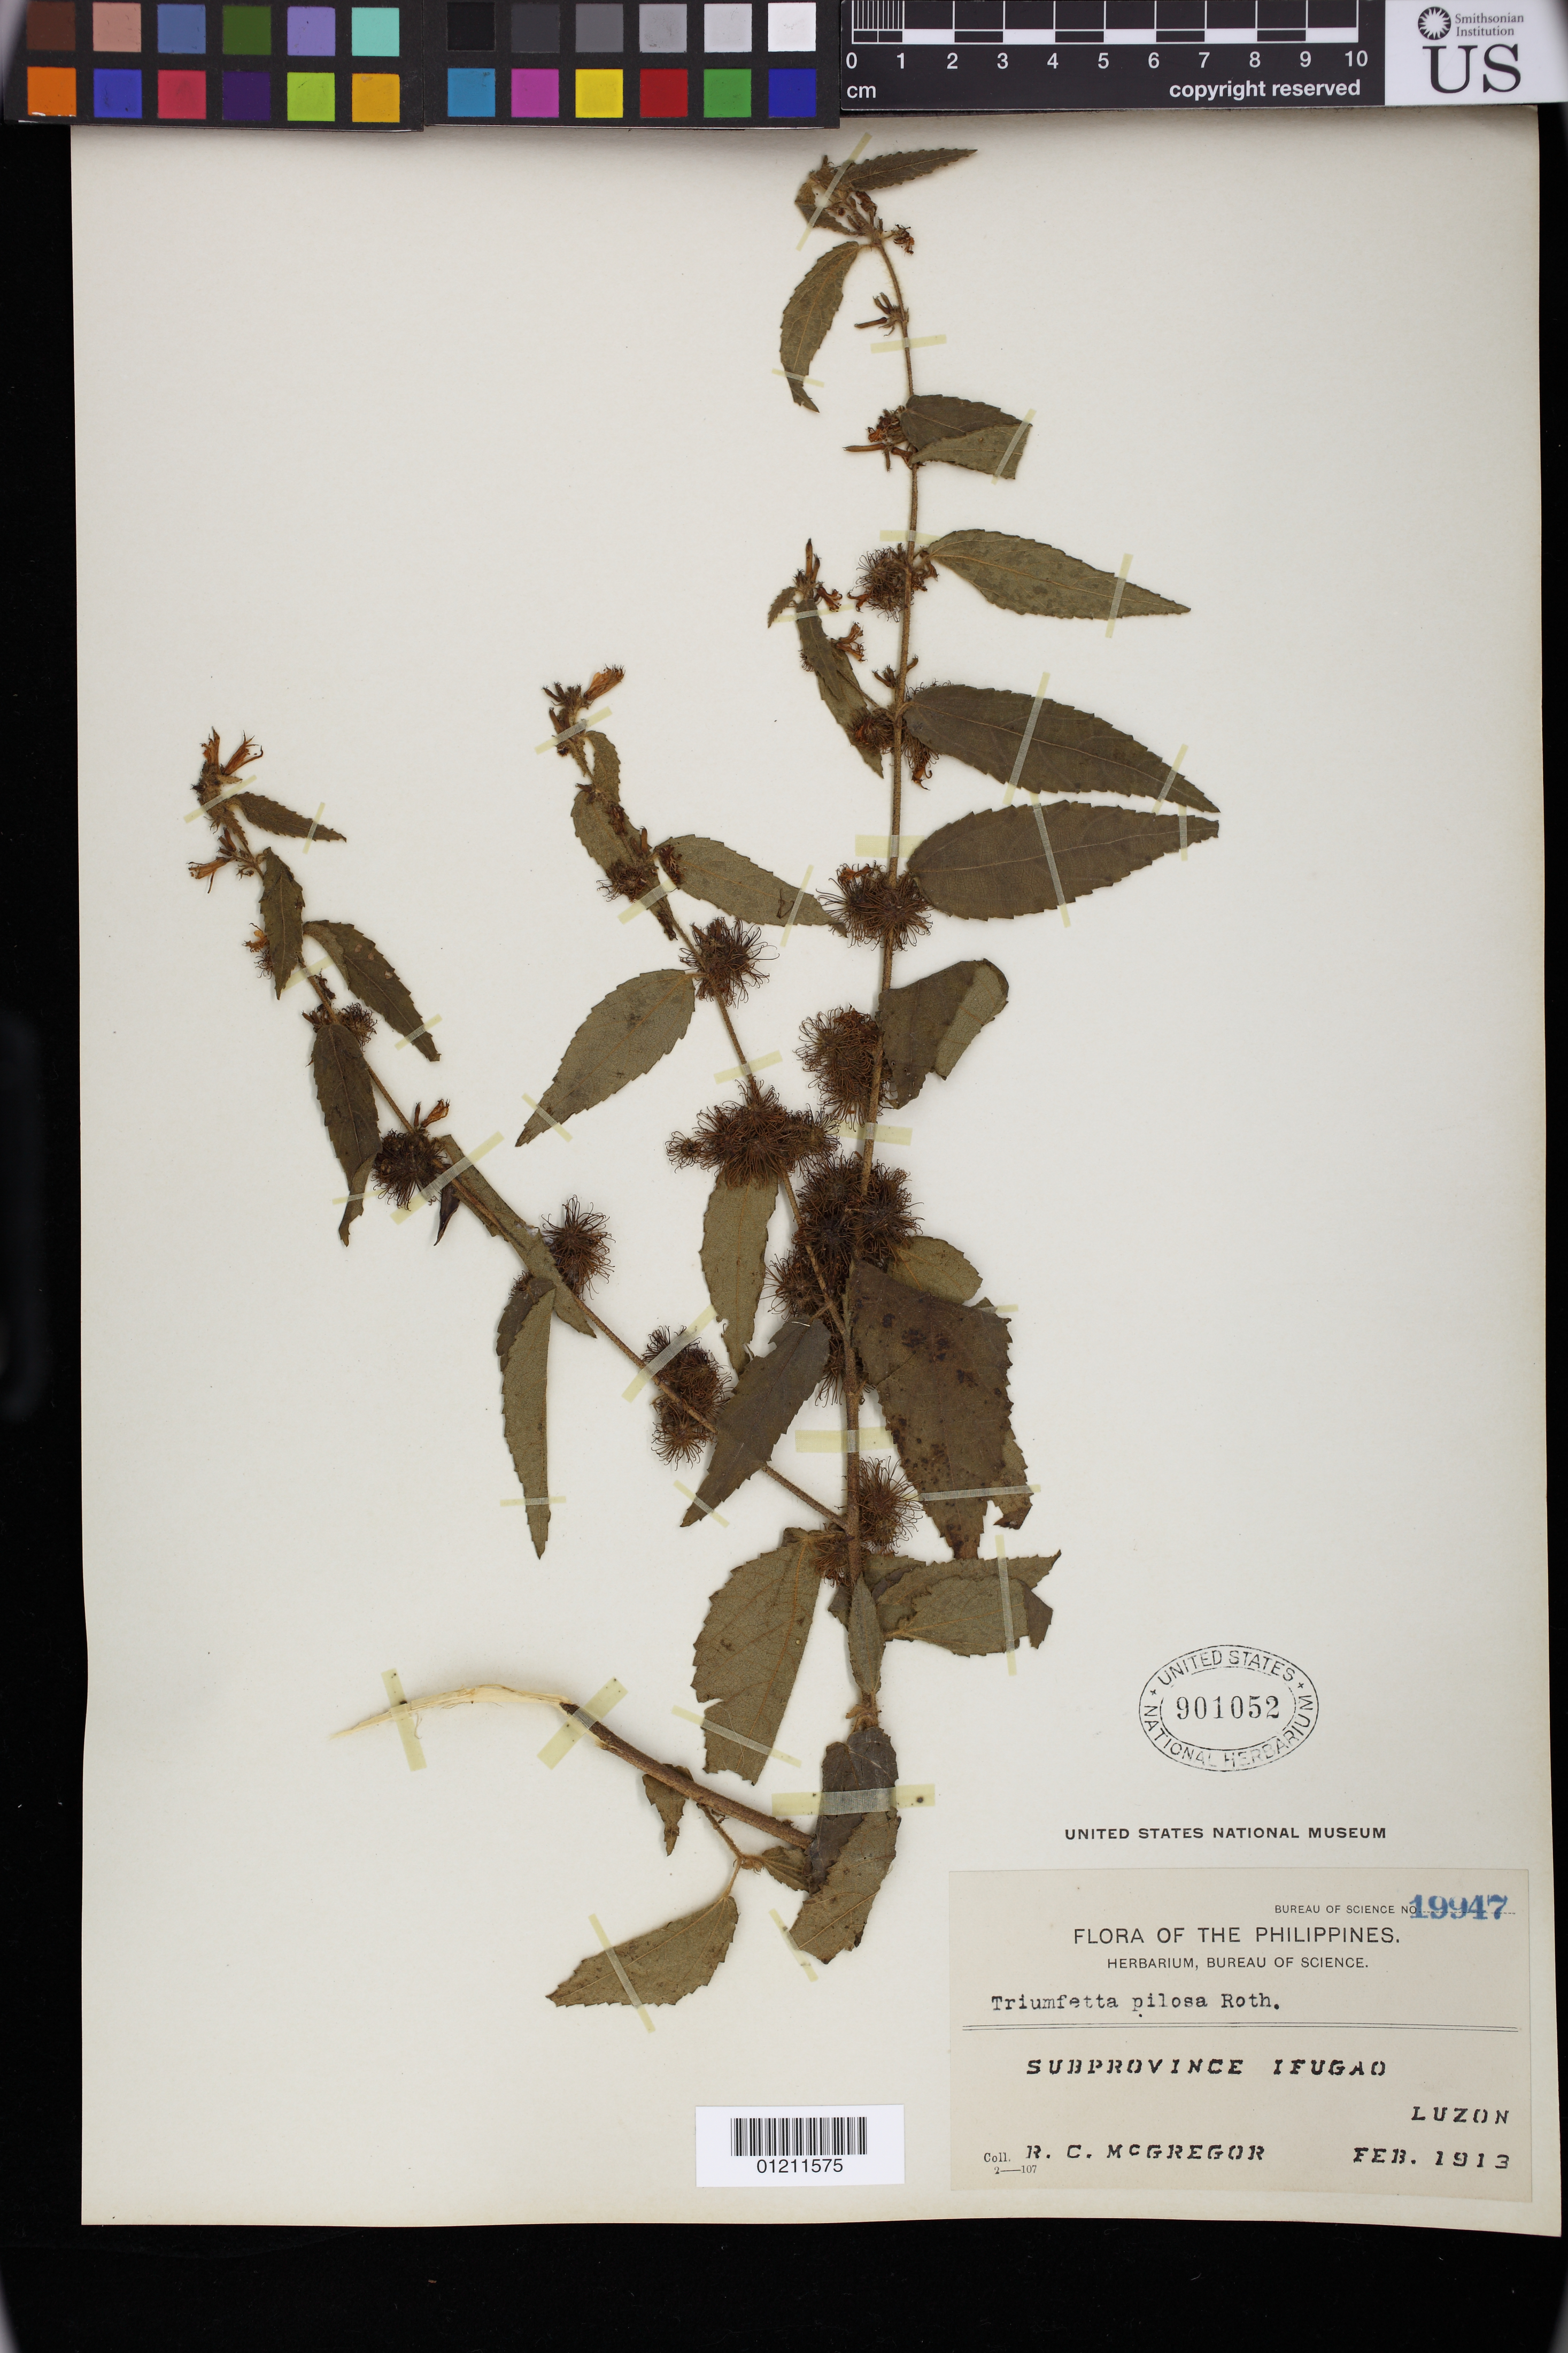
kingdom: Plantae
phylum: Tracheophyta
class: Magnoliopsida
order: Malvales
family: Malvaceae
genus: Triumfetta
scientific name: Triumfetta pilosa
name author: Roth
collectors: E. A. McGregor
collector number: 19947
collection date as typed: Feb 1913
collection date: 1913-02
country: Philippines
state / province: Cordillera (Administrative Region)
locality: Subprovince Ifugao: Luzon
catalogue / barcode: US 901052